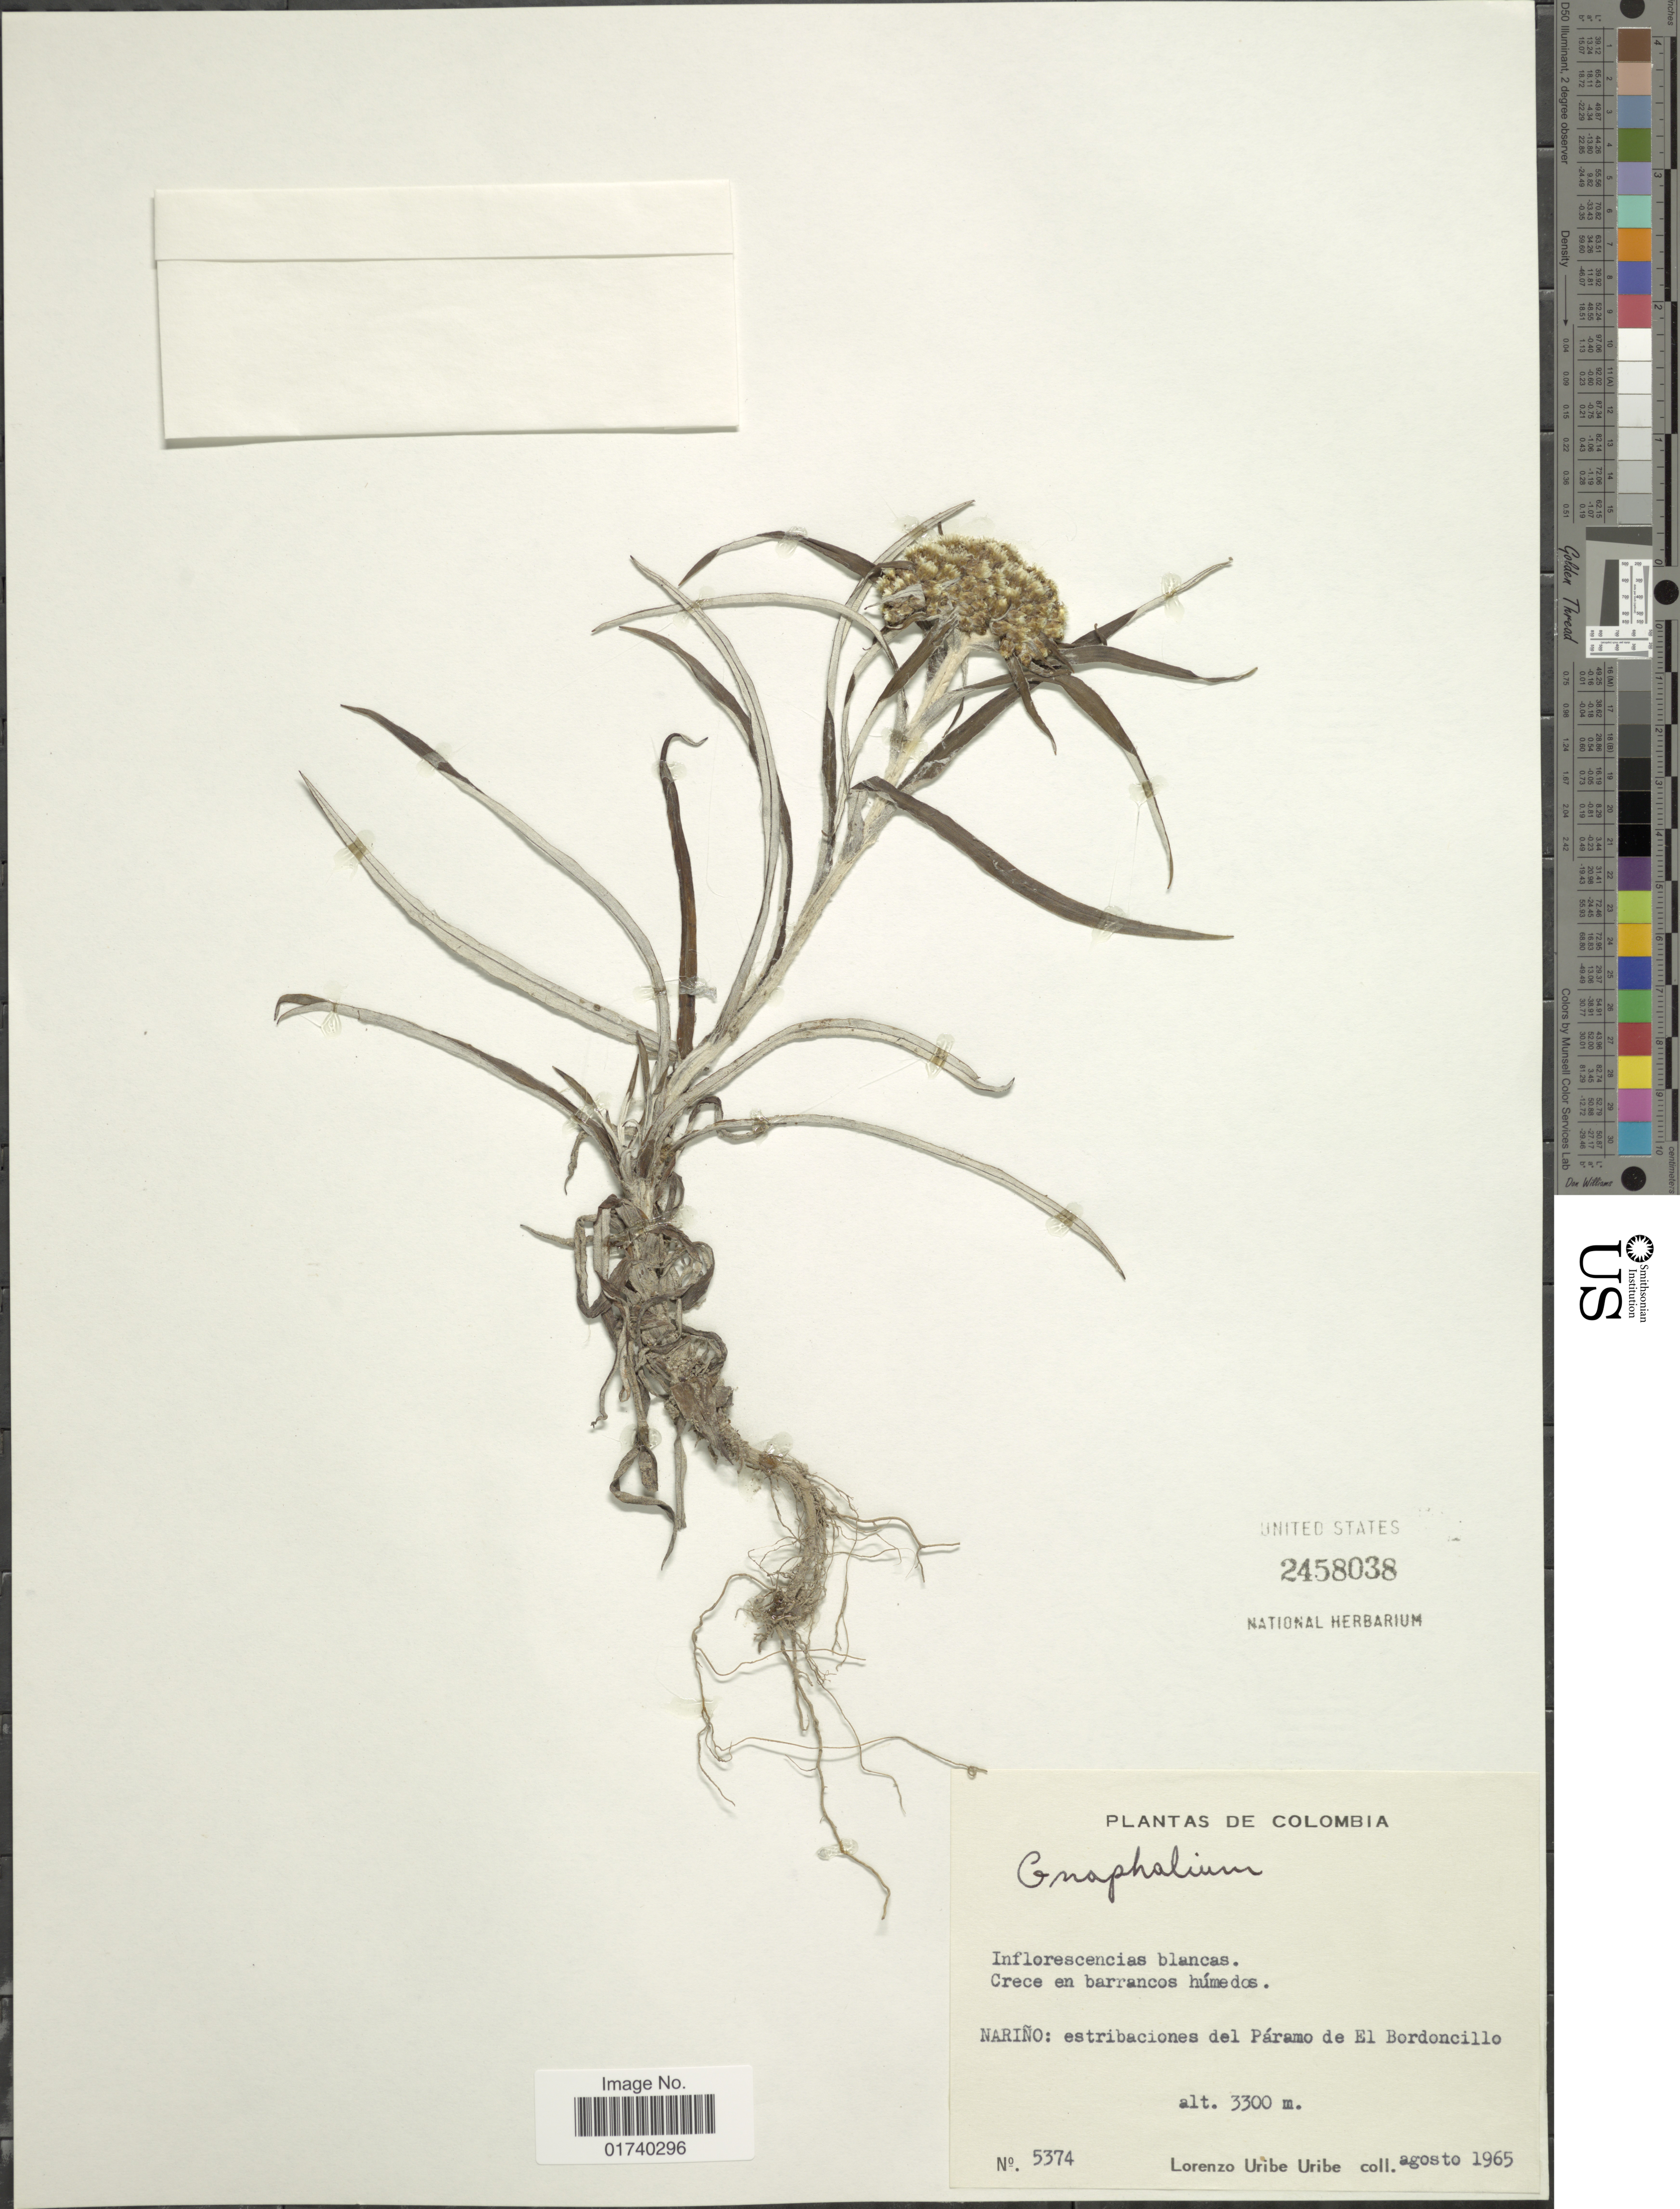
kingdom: Plantae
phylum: Tracheophyta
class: Magnoliopsida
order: Asterales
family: Asteraceae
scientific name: Hypserion major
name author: G.L. Nesom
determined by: Nesom, Guy L.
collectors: L. Uribe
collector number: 5374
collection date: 1965-08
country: Colombia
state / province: Nariño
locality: Estribaciones del Páramo de El Bordoncillo.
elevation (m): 3300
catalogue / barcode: US 2458038